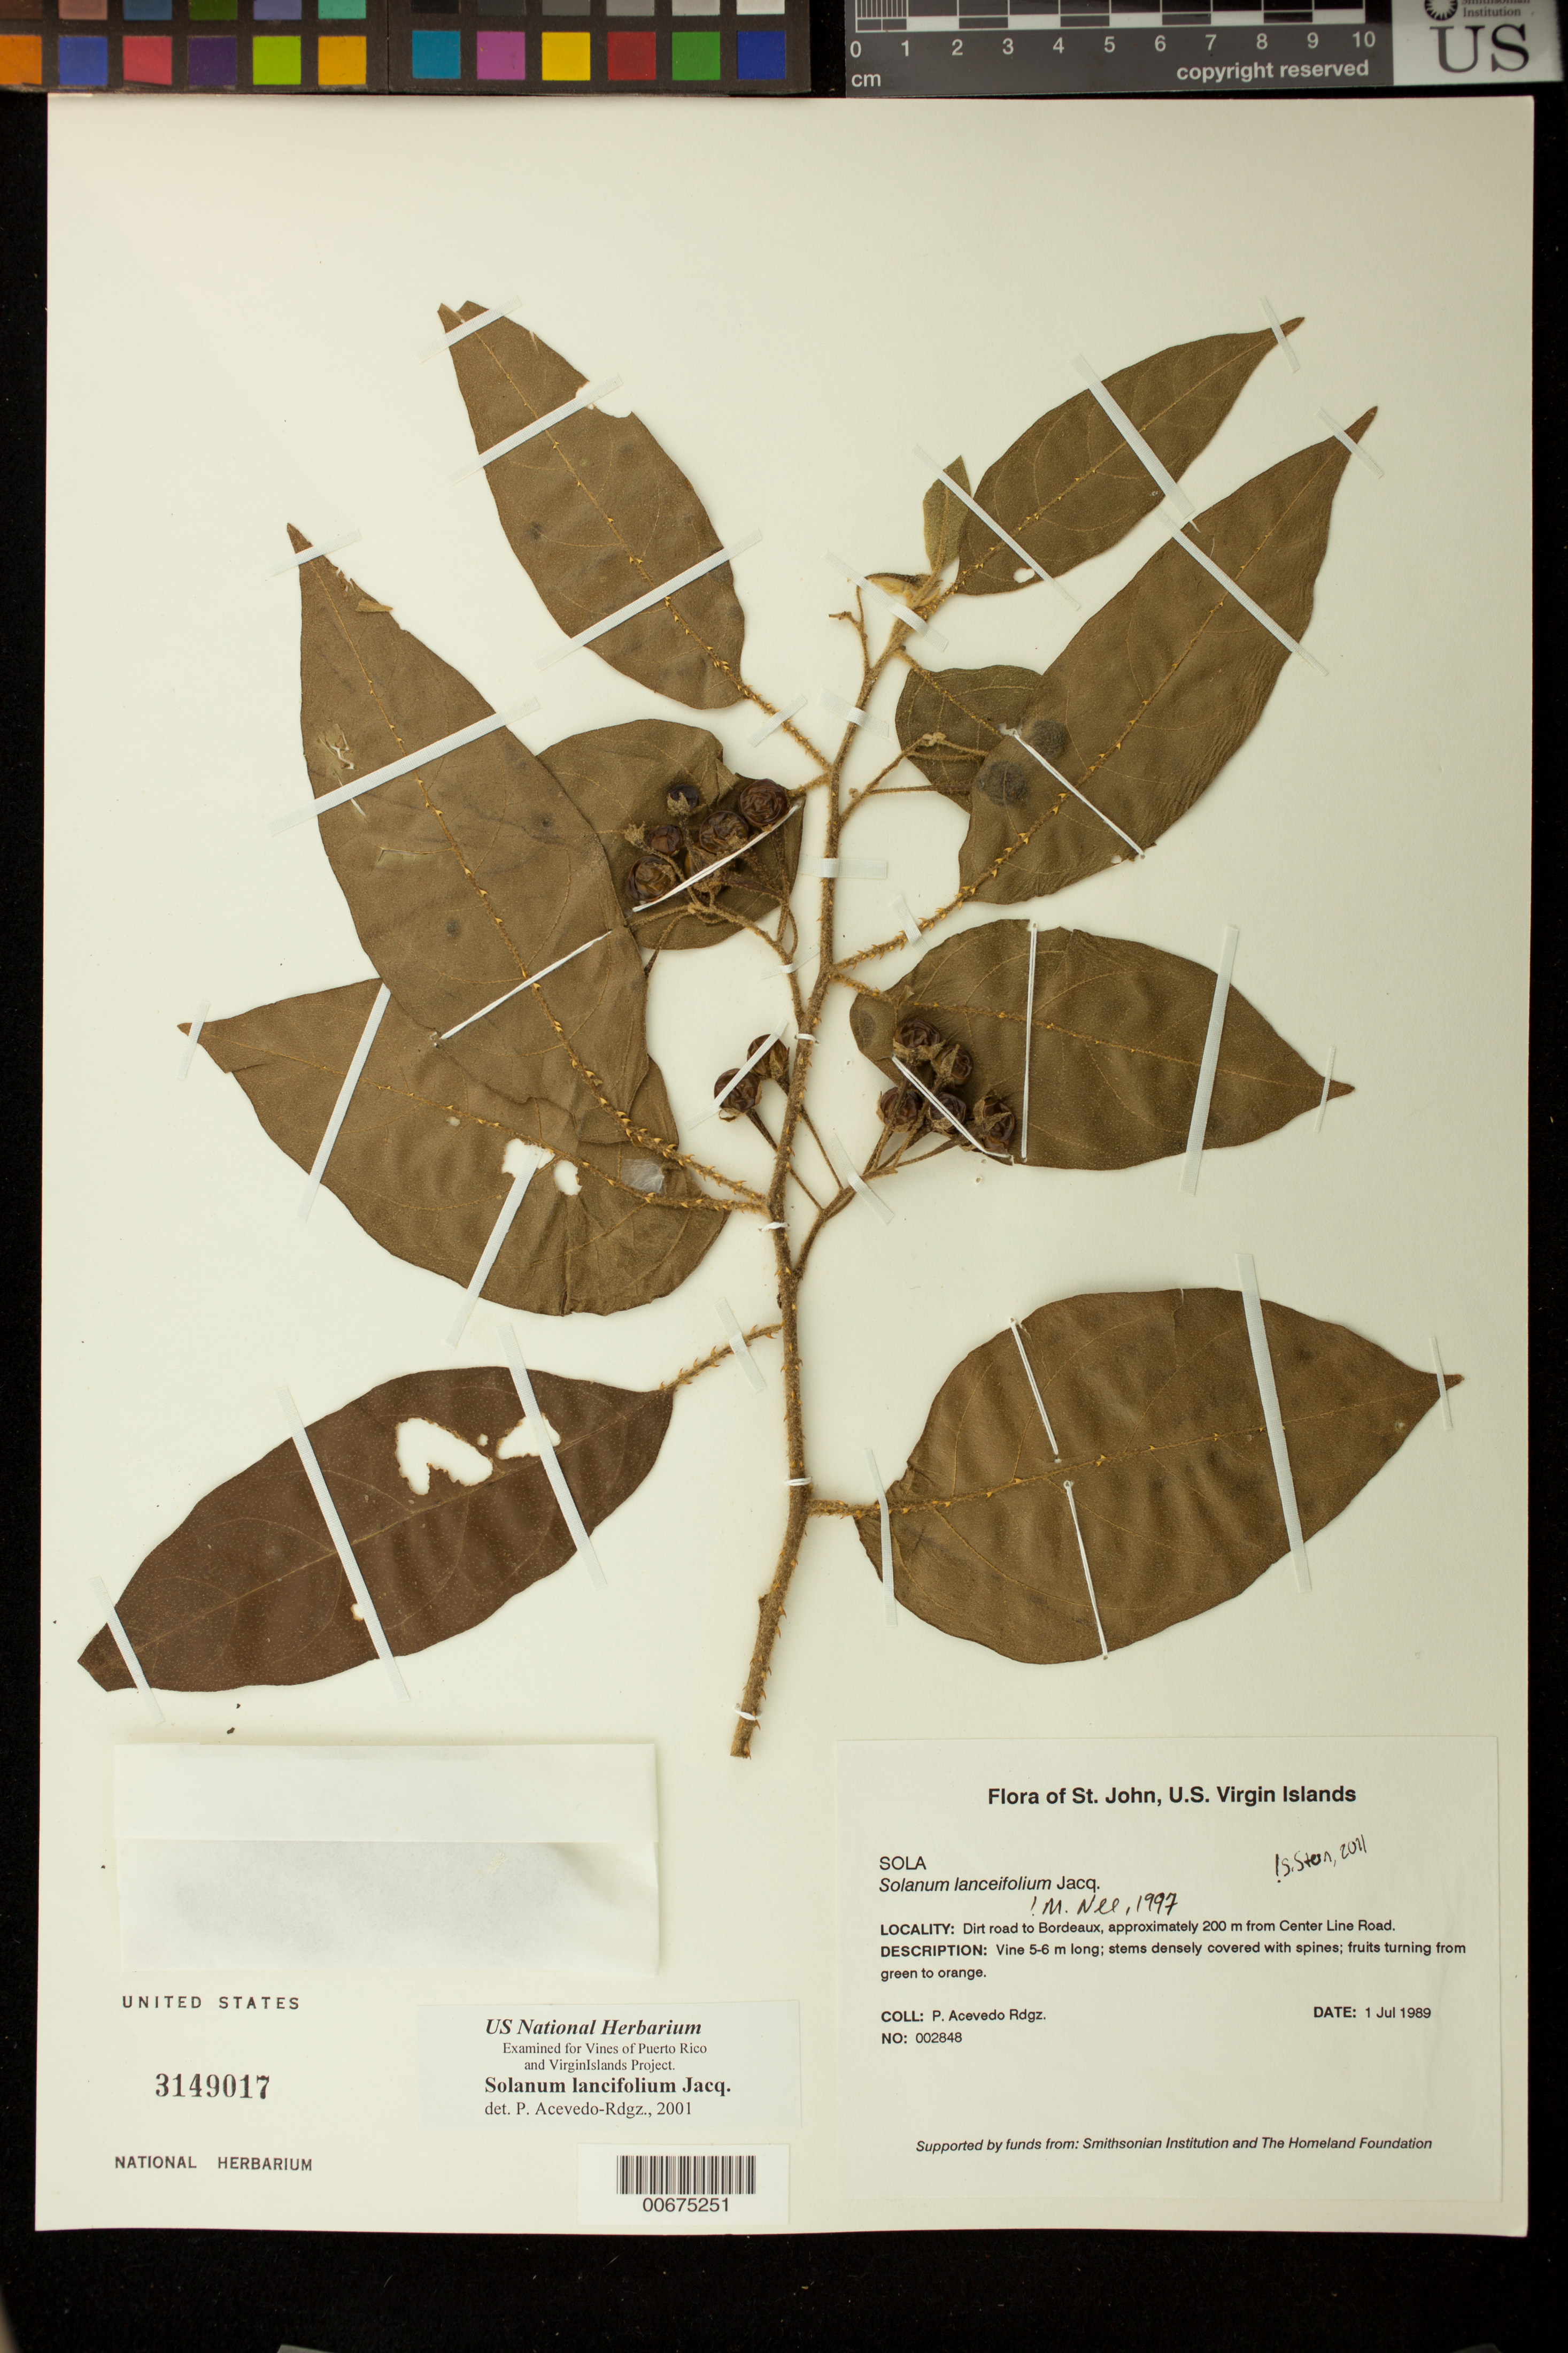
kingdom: Plantae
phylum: Tracheophyta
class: Magnoliopsida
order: Solanales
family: Solanaceae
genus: Solanum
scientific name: Solanum lanceifolium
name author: Jacq.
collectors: P. Acevedo-Rodr.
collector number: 2848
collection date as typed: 01 Jul 1989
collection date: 1989-07-01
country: U.S. Virgin Islands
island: St. John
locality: Coral Bay Quarter; along dirt road to Bordeaux, approxi. 200 m from Center Line Road.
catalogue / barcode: US 3149017